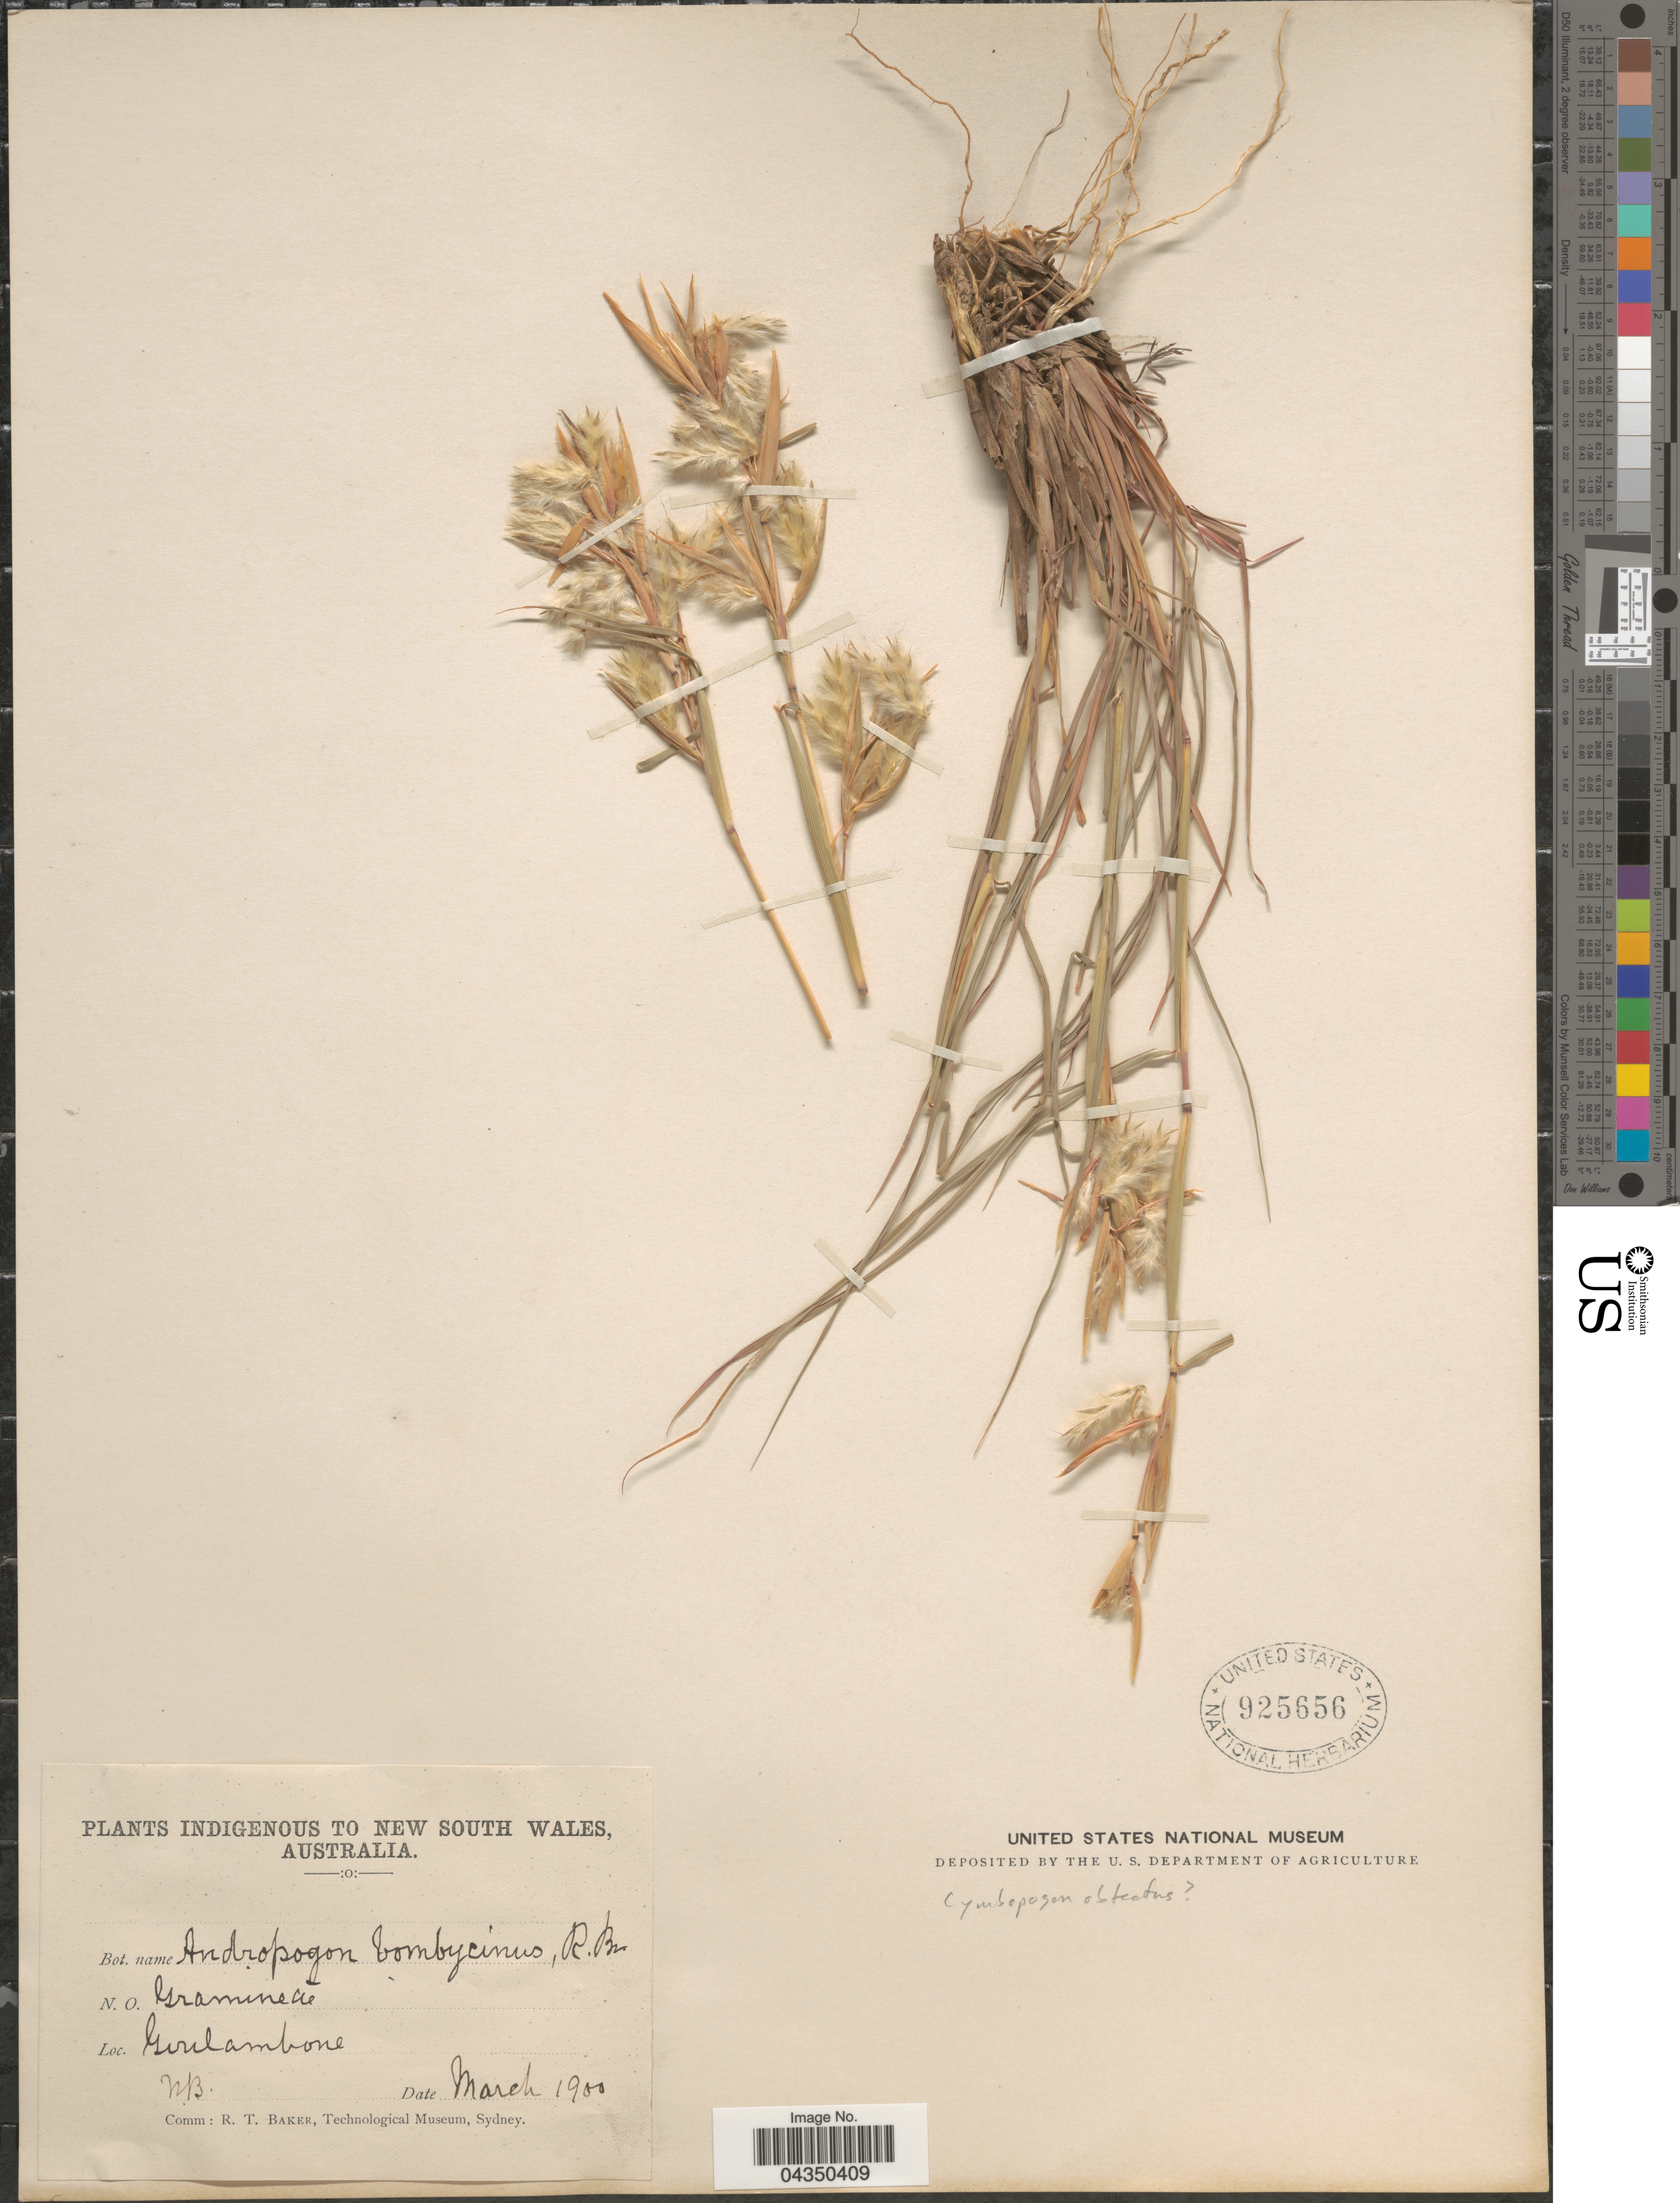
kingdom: Plantae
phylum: Tracheophyta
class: Liliopsida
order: Poales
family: Poaceae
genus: Cymbopogon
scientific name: Cymbopogon obtectus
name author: S.T. Blake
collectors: N. B.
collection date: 1900-03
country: Australia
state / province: New South Wales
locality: Girilambone.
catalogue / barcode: US 925656